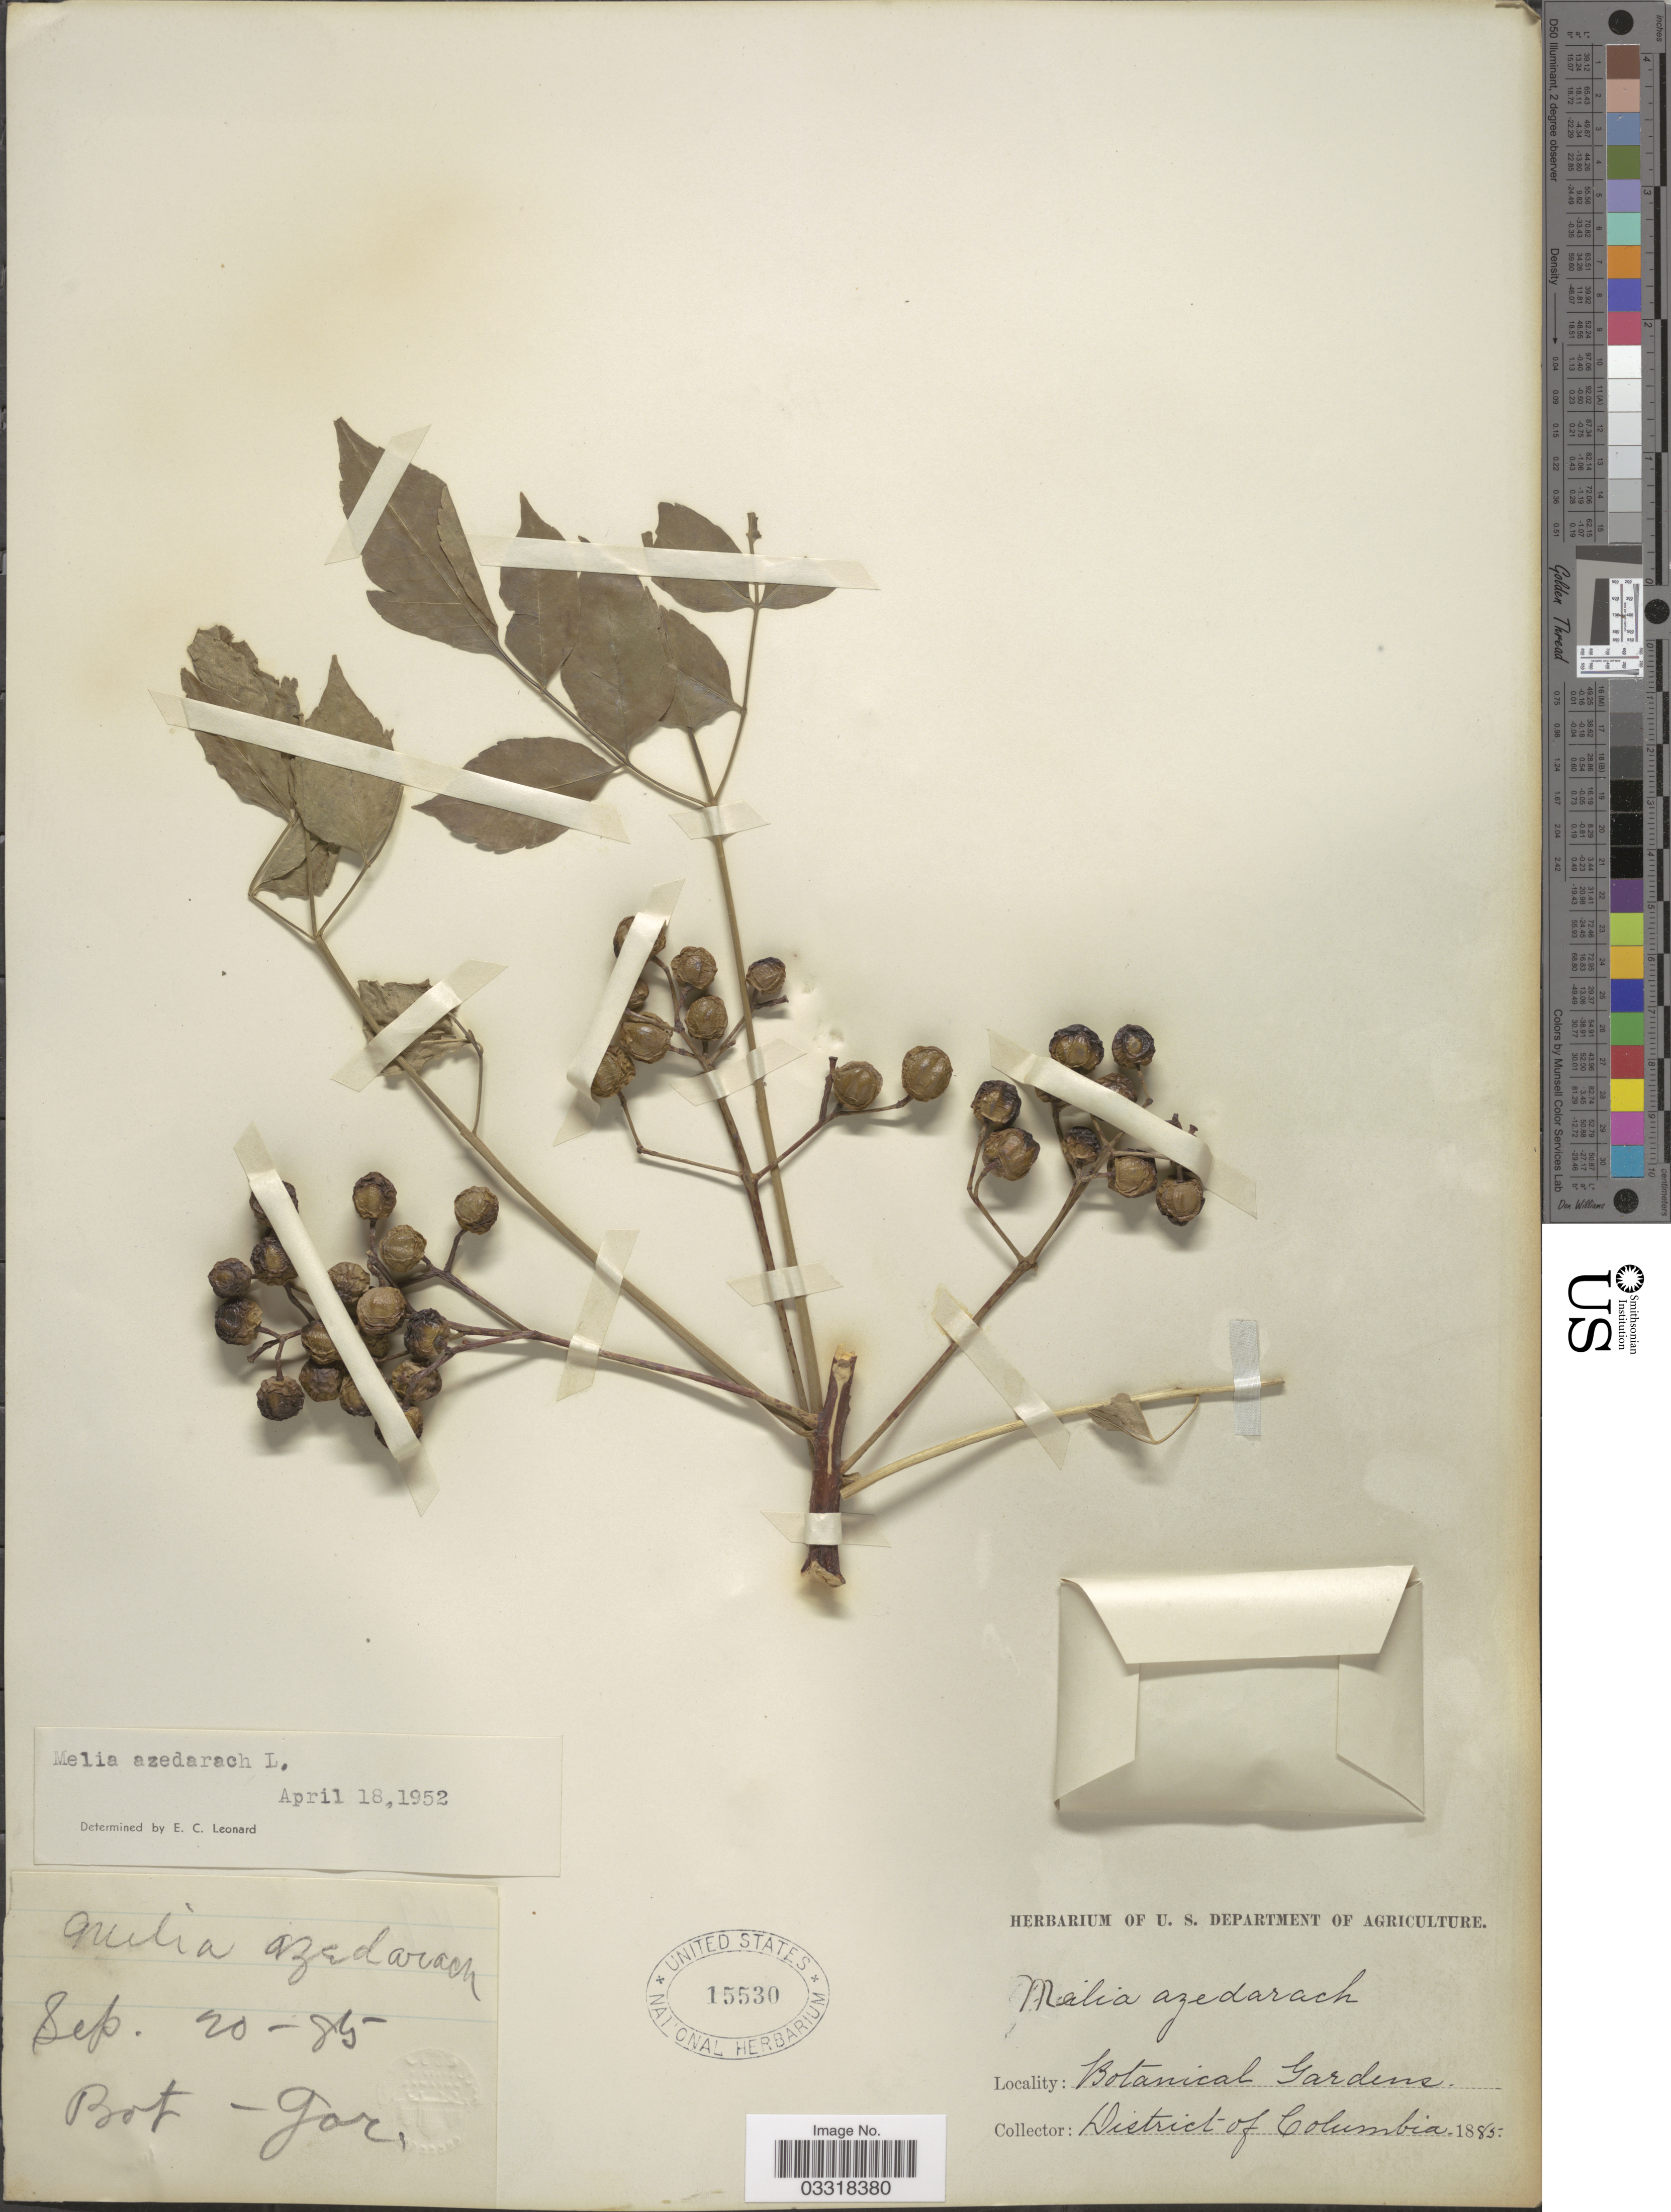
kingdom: Plantae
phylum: Tracheophyta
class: Magnoliopsida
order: Sapindales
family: Meliaceae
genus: Melia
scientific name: Melia azedarach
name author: L.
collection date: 1885-09-20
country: United States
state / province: District of Columbia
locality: Botanical Garden.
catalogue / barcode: US 15530